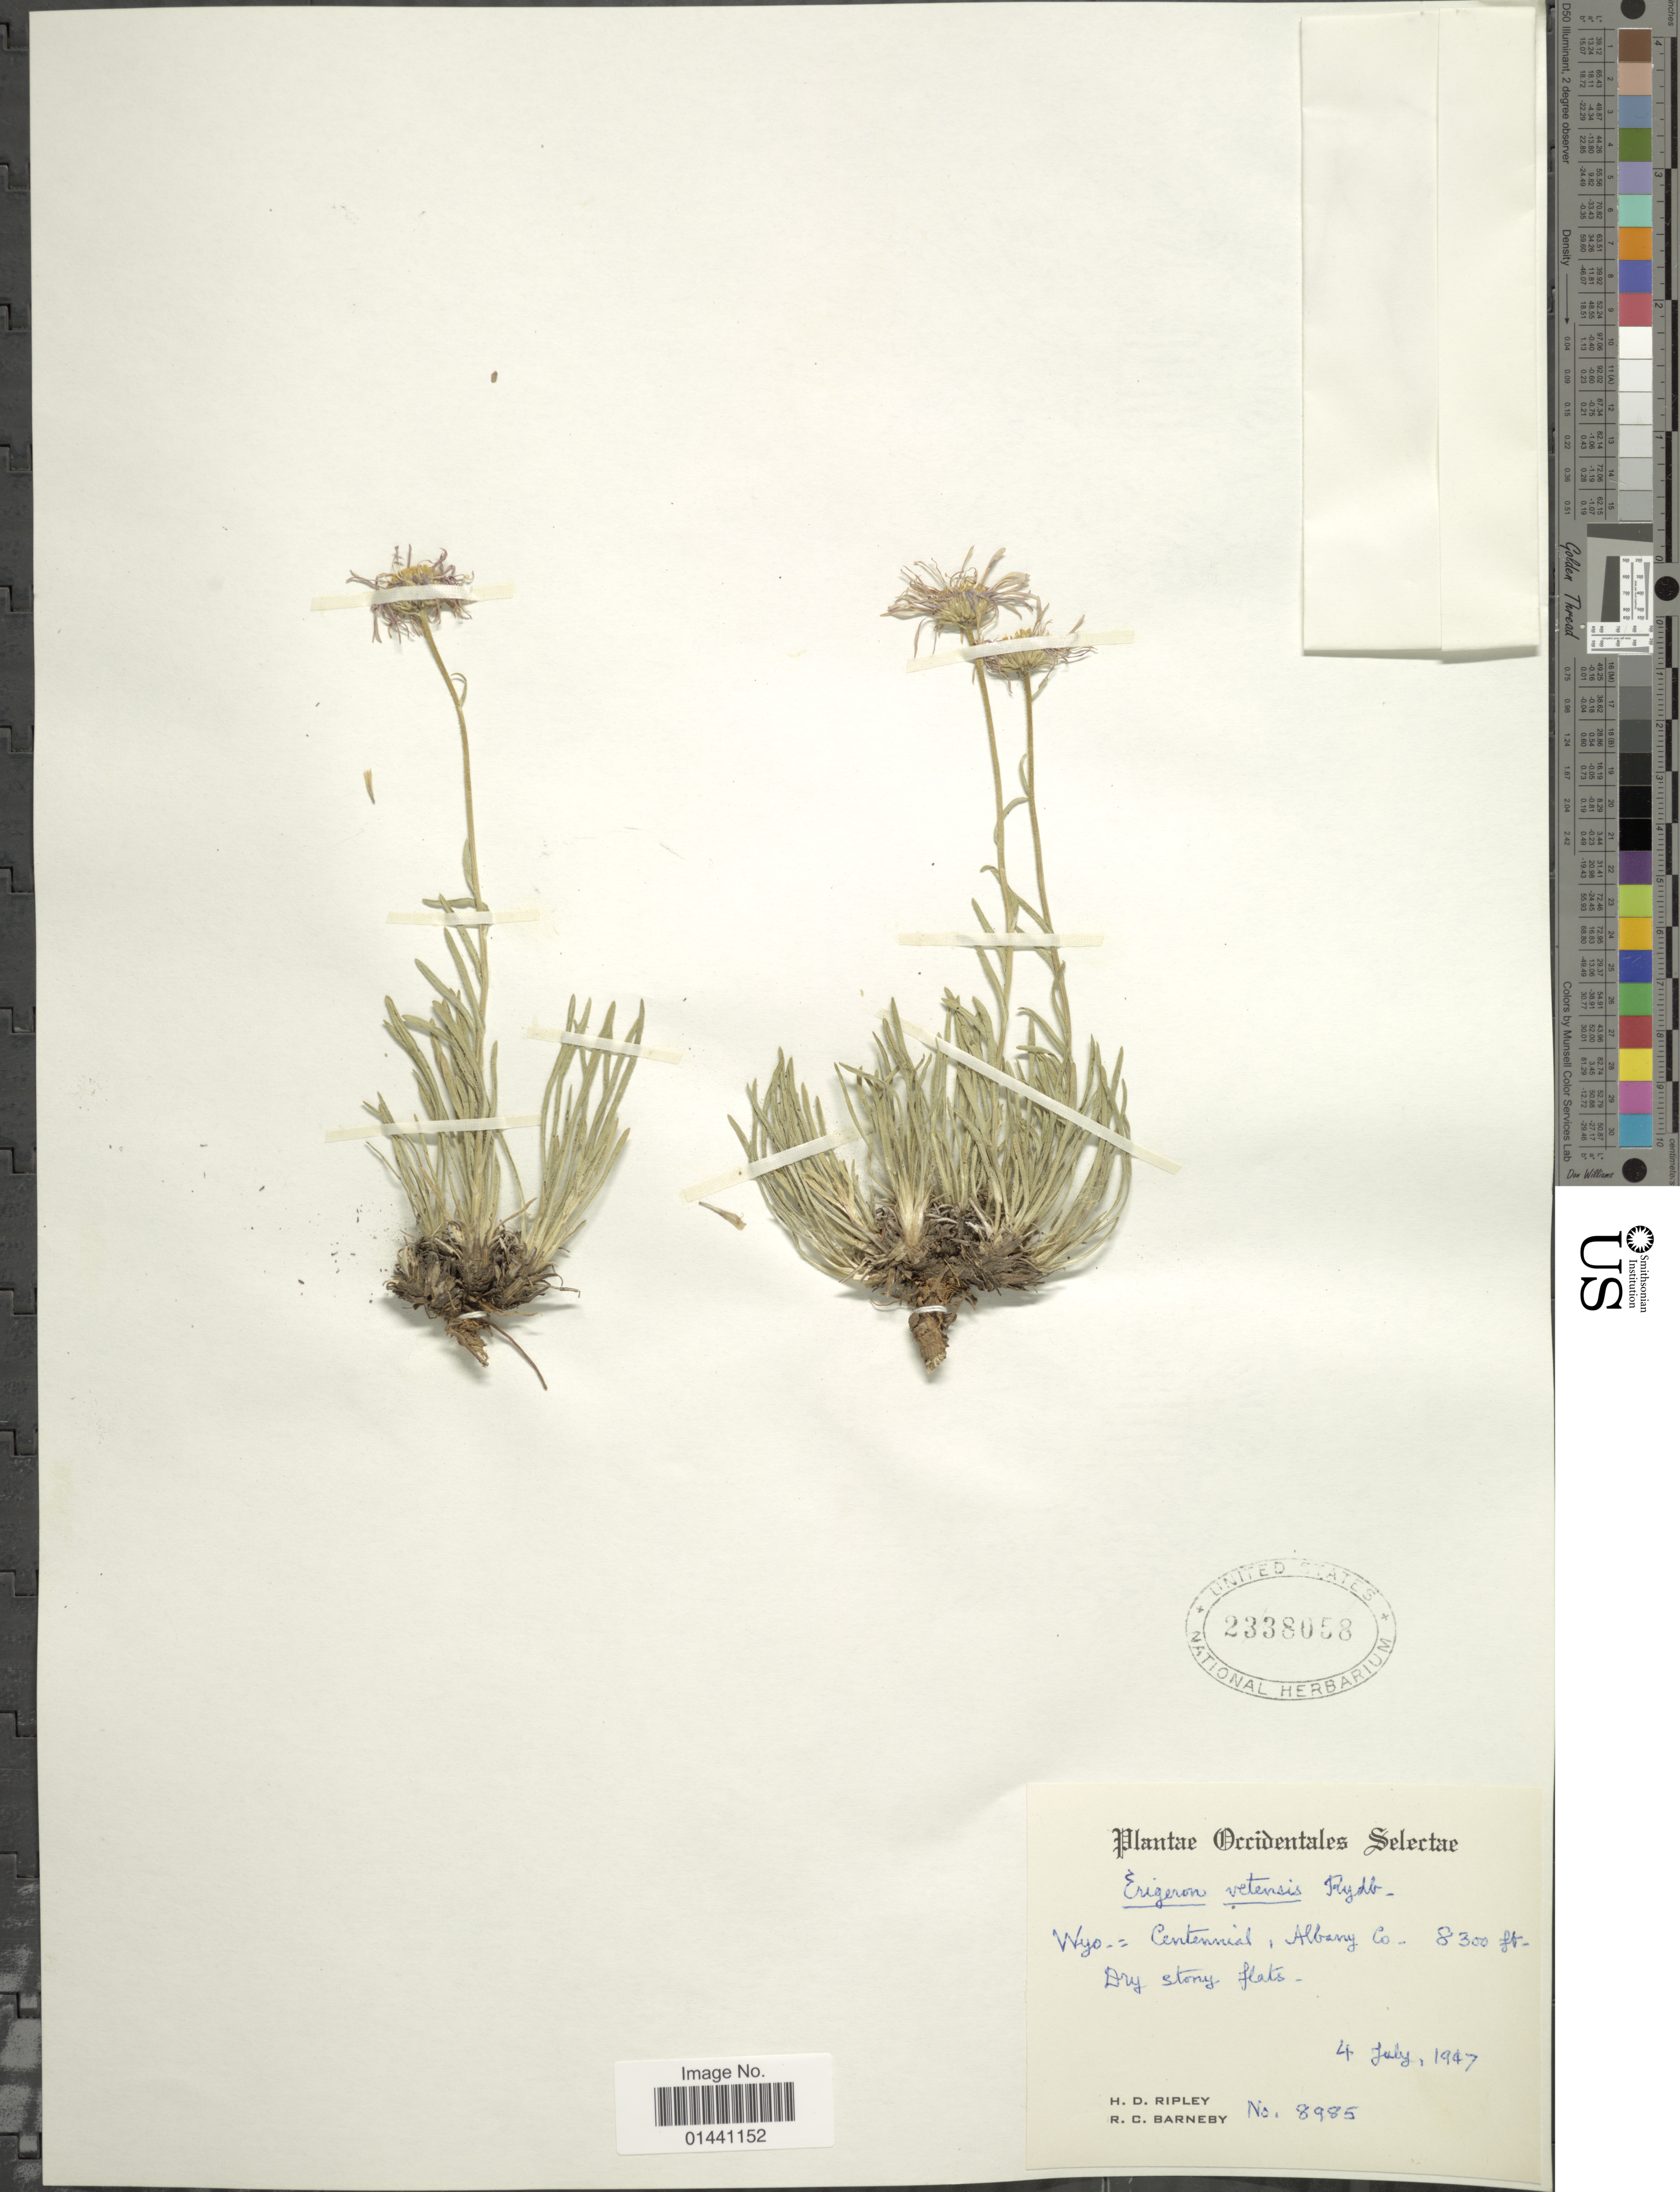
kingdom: Plantae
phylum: Tracheophyta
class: Magnoliopsida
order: Asterales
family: Asteraceae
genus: Erigeron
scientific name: Erigeron vetensis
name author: Rydb.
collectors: H. Ripley & R. C. Barneby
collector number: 8985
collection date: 1947-07-04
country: United States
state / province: Wyoming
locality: Occidentales Selectae, Centennial, Albany Co., dry stony flats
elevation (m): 2530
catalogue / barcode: US 2338058